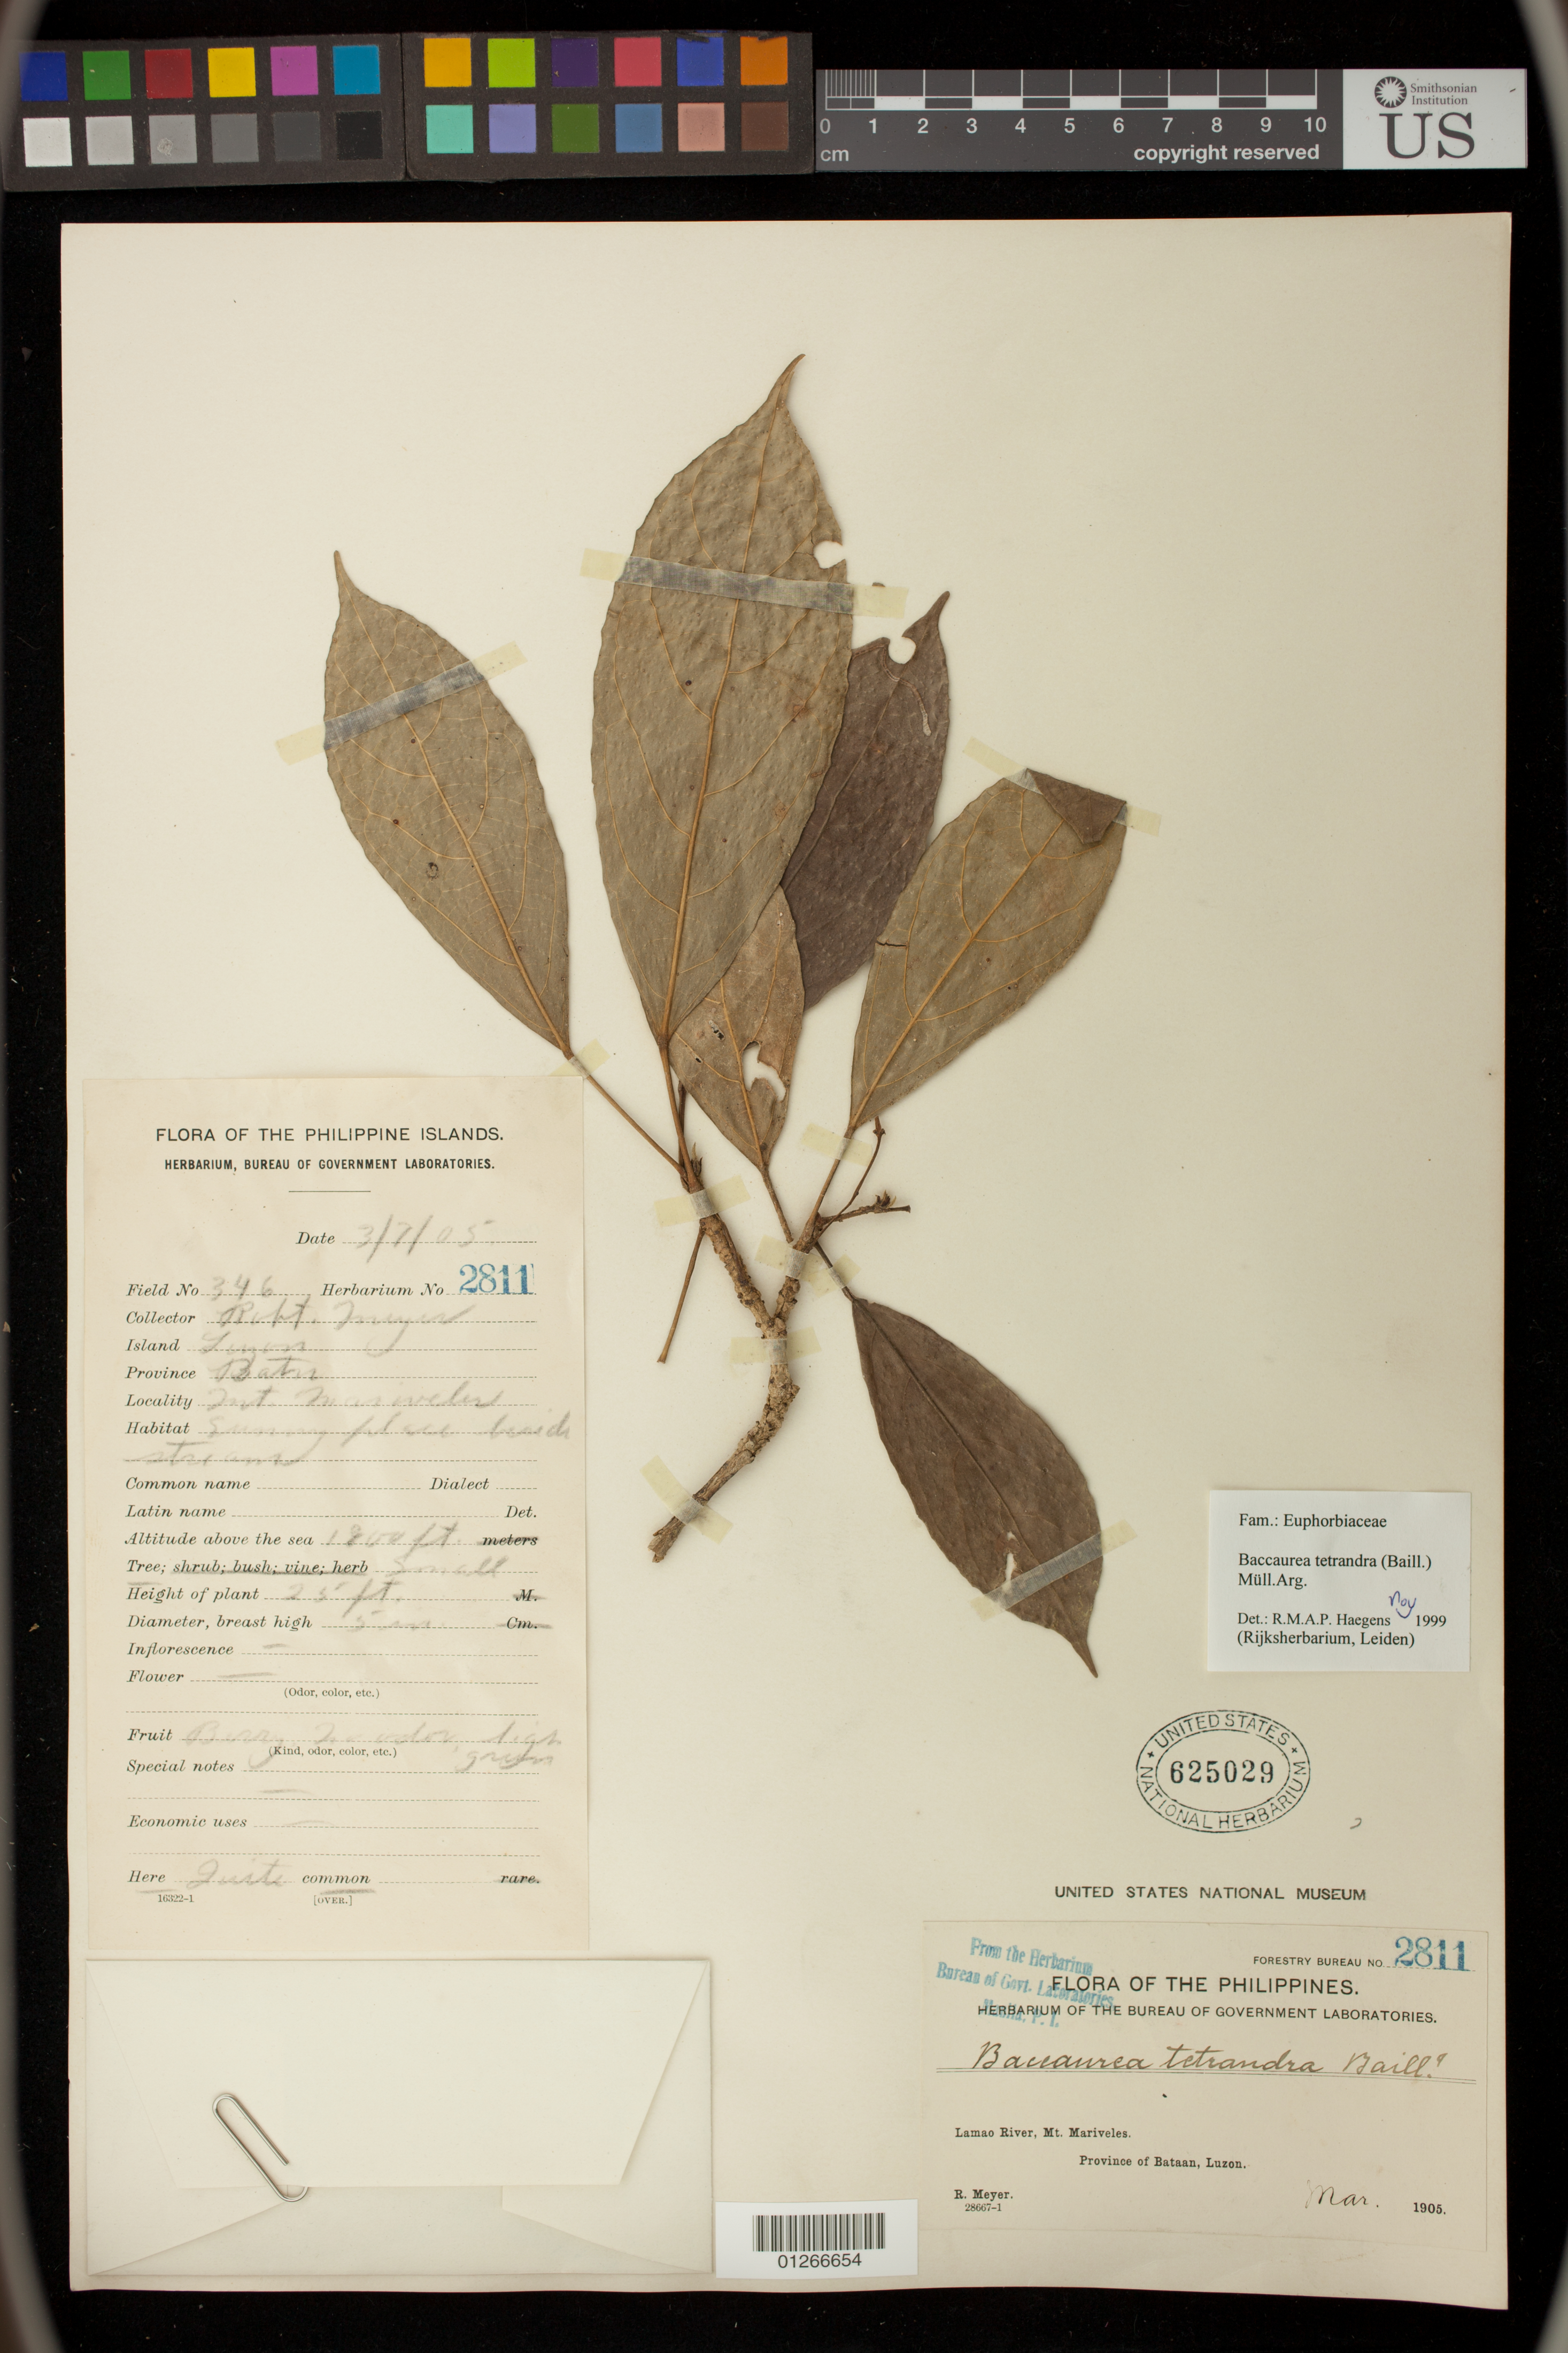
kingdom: Plantae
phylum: Tracheophyta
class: Magnoliopsida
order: Malpighiales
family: Phyllanthaceae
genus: Baccaurea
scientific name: Baccaurea tetrandra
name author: (Baill.) Müll. Arg.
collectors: R. Meyer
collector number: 2811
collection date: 1905-03-07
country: Philippines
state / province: Central Luzon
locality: Lamao River, Mt. Mariveles. Province of Bataan, Luzon.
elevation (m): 549